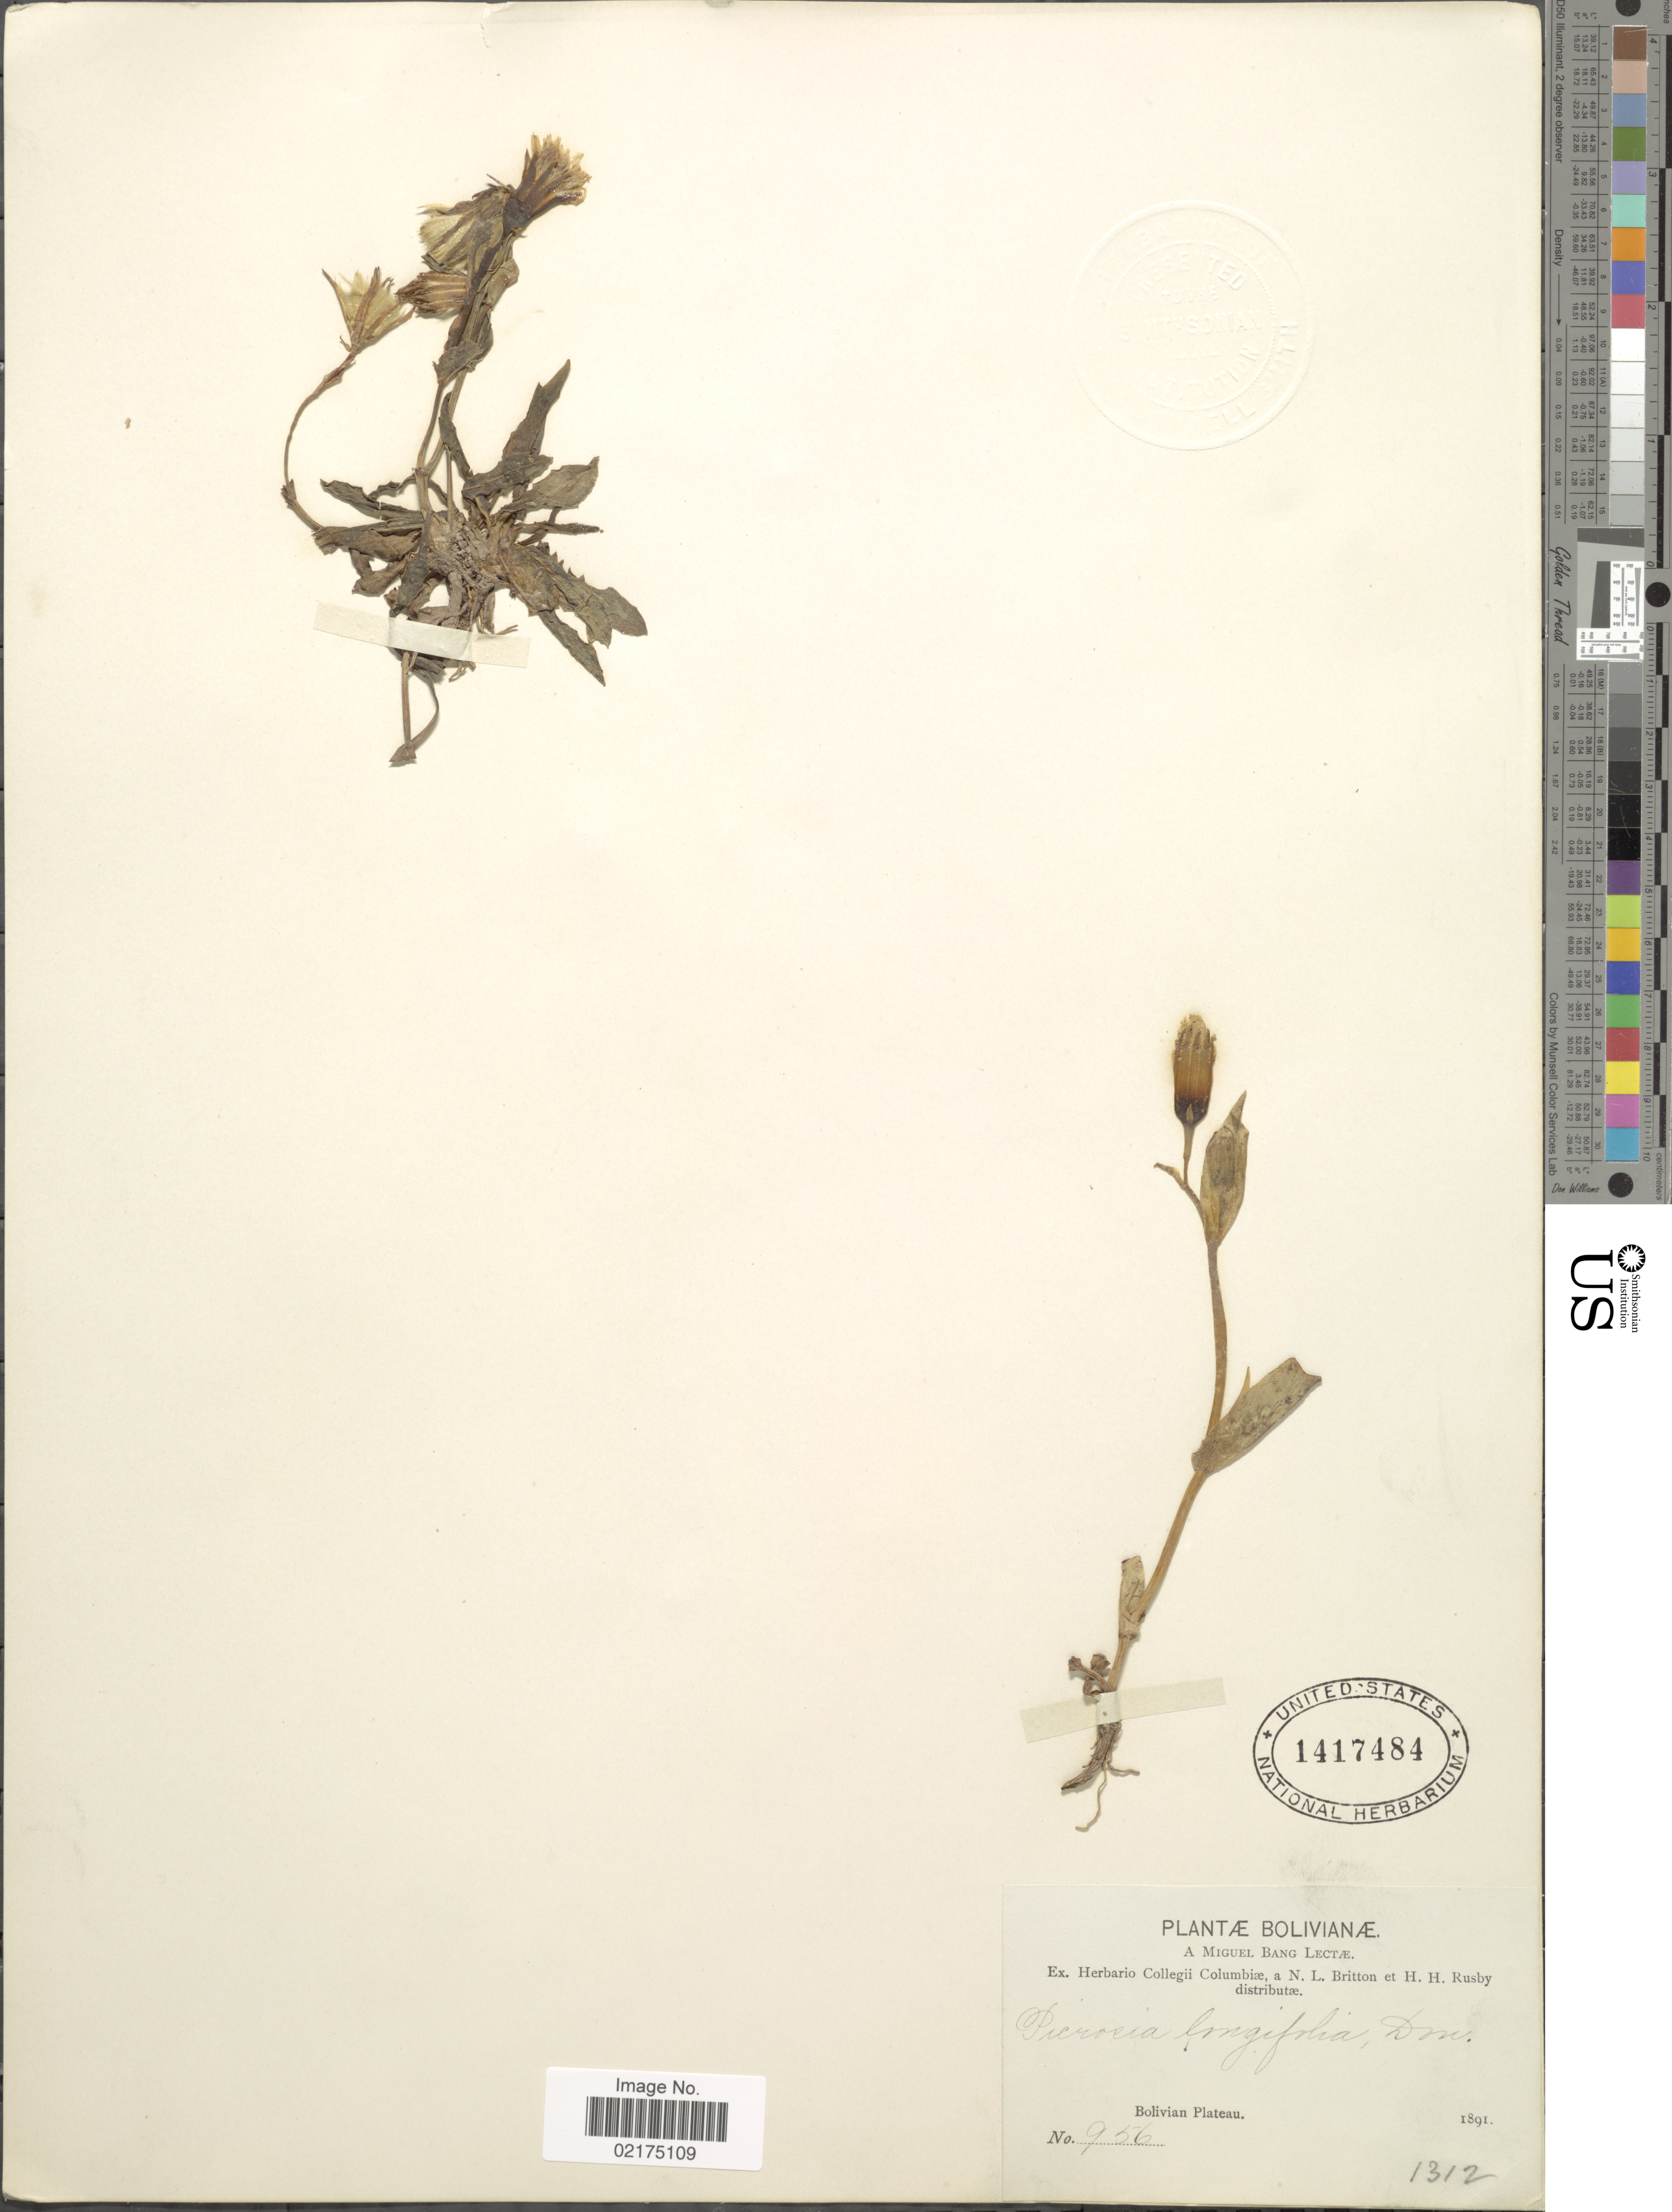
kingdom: Plantae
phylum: Tracheophyta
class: Magnoliopsida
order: Asterales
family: Asteraceae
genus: Picrosia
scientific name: Picrosia longifolia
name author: D. Don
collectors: M. Bang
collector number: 956/1312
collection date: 1891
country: Bolivia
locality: Bolivian Plateau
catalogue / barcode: US 1417484